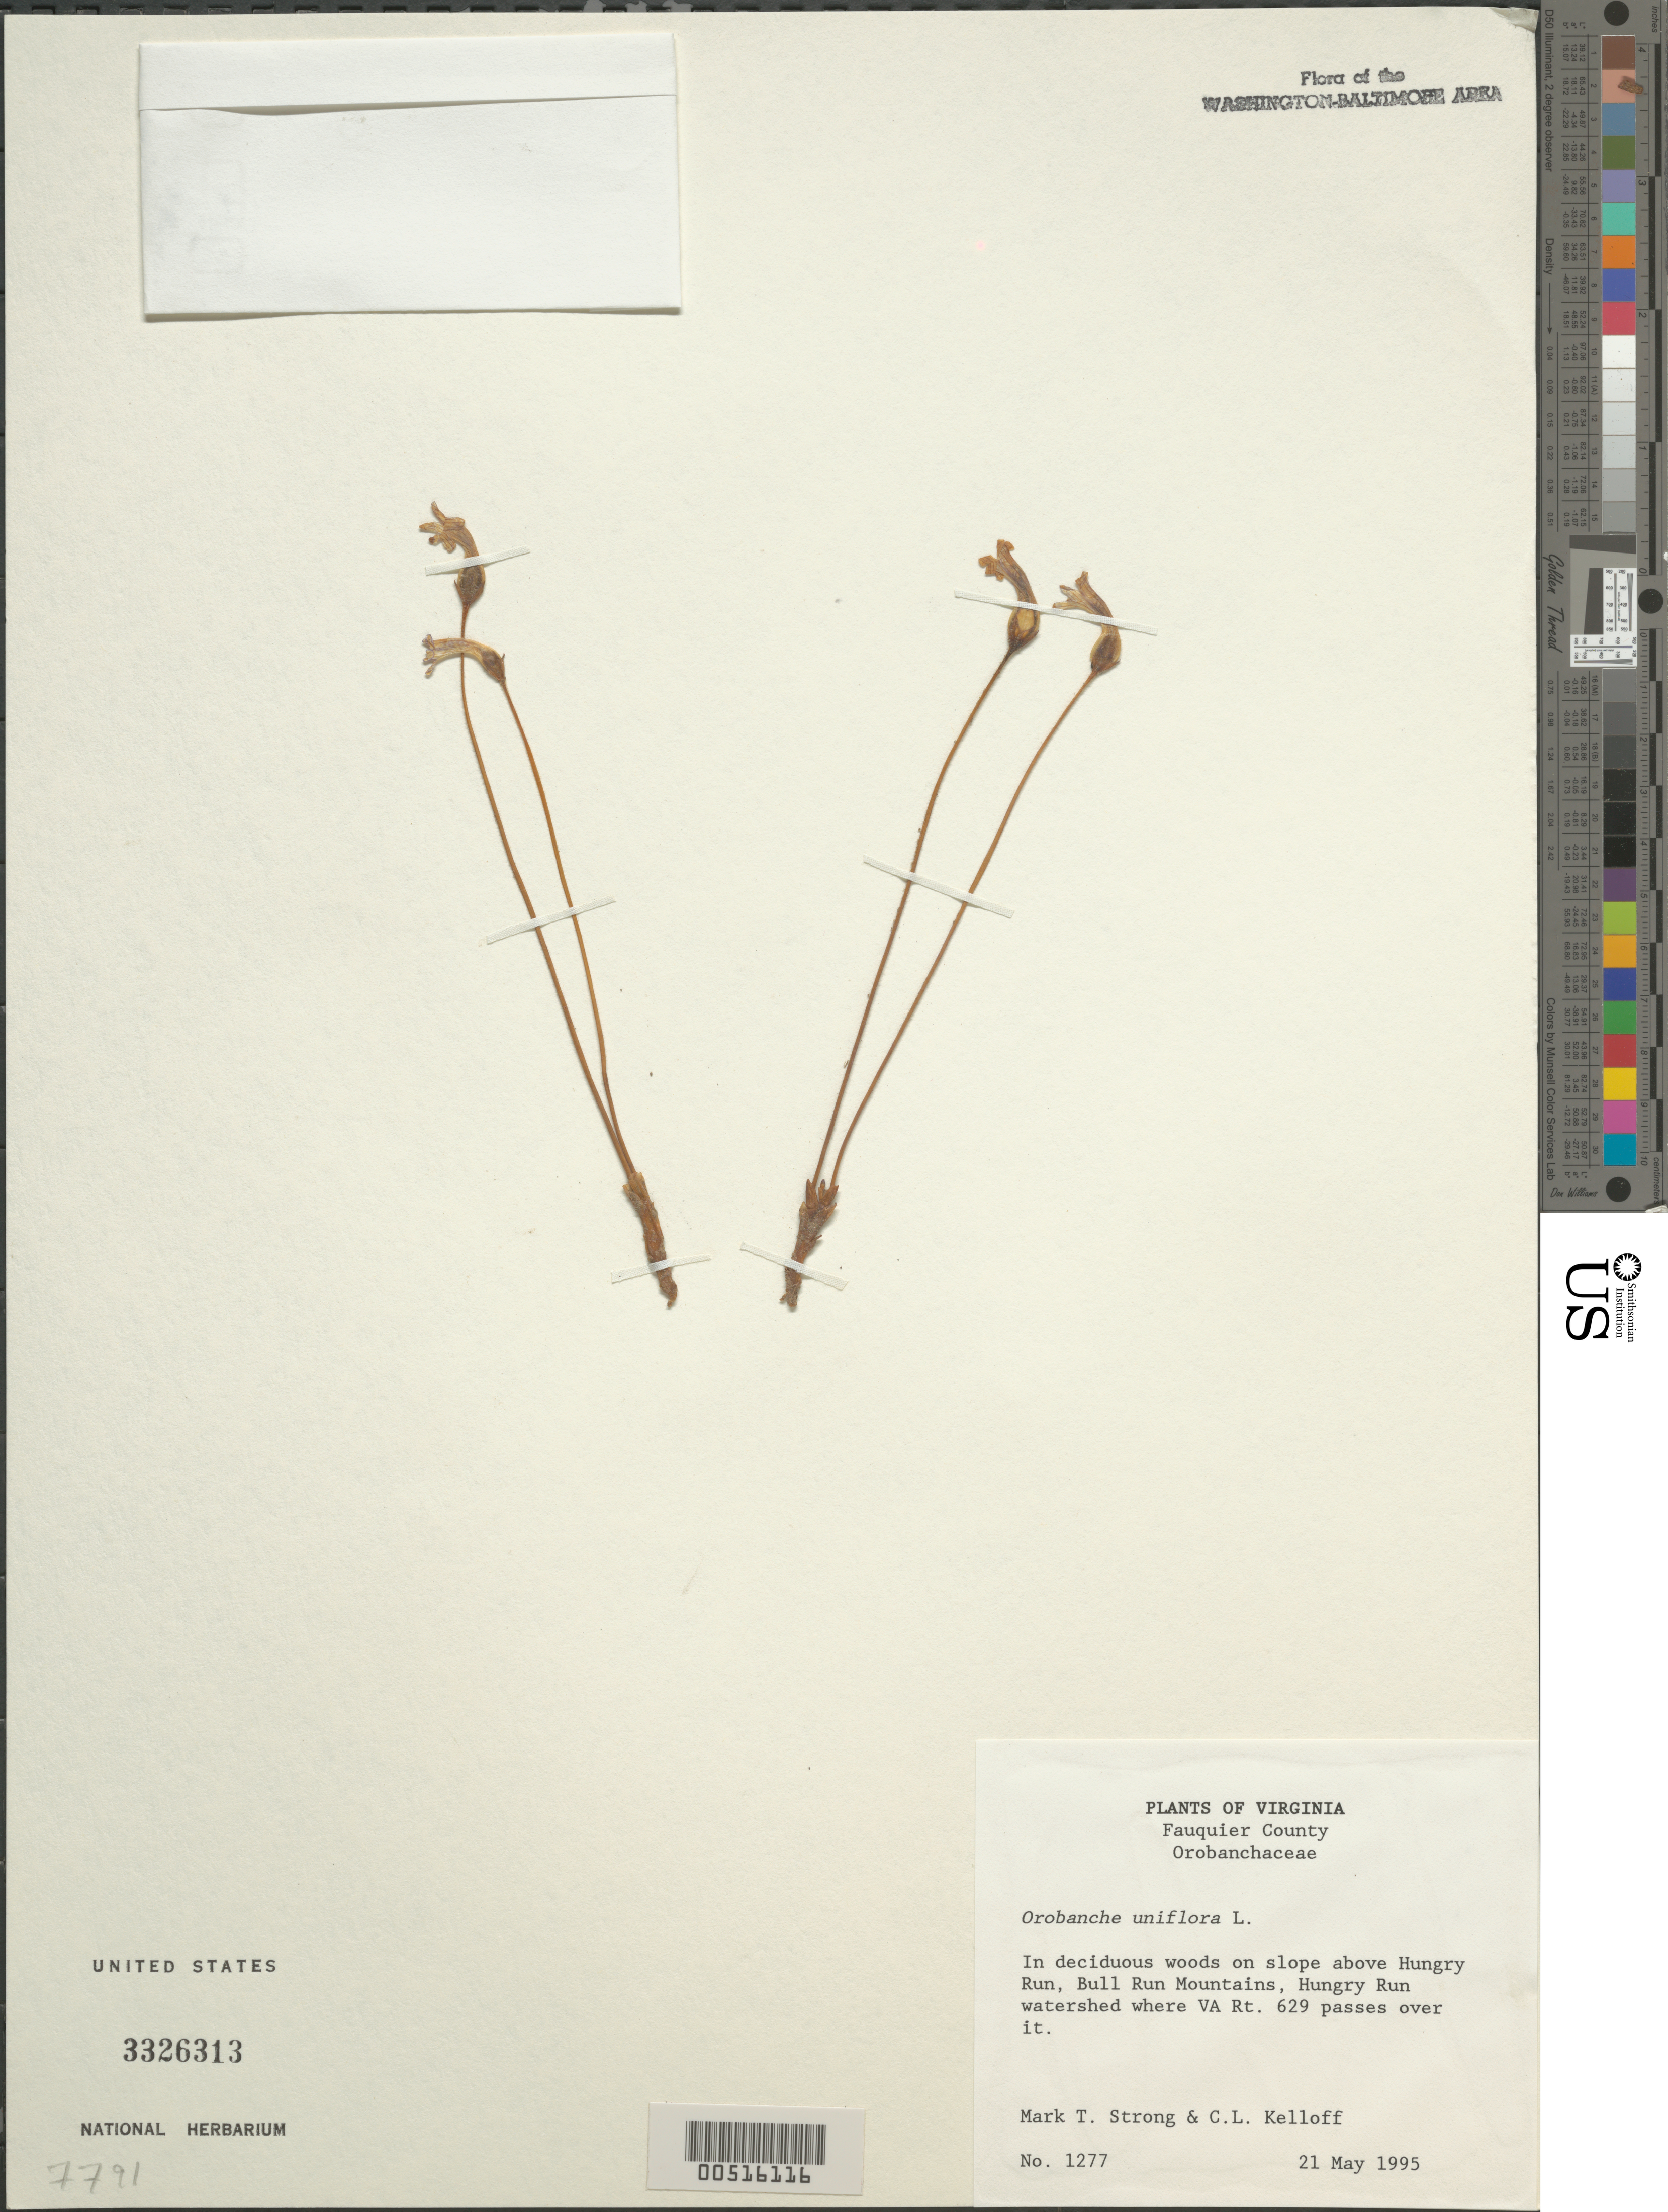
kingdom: Plantae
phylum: Tracheophyta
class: Magnoliopsida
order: Lamiales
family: Orobanchaceae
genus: Orobanche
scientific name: Orobanche uniflora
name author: L.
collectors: M. T. Strong & C. L. Kelloff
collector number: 1277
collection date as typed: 21 May 1995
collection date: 1995-05-21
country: United States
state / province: Virginia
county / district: Fauquier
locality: Above Hungry Run, Bull Run Mts., Va Rt. 629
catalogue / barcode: US 3326313